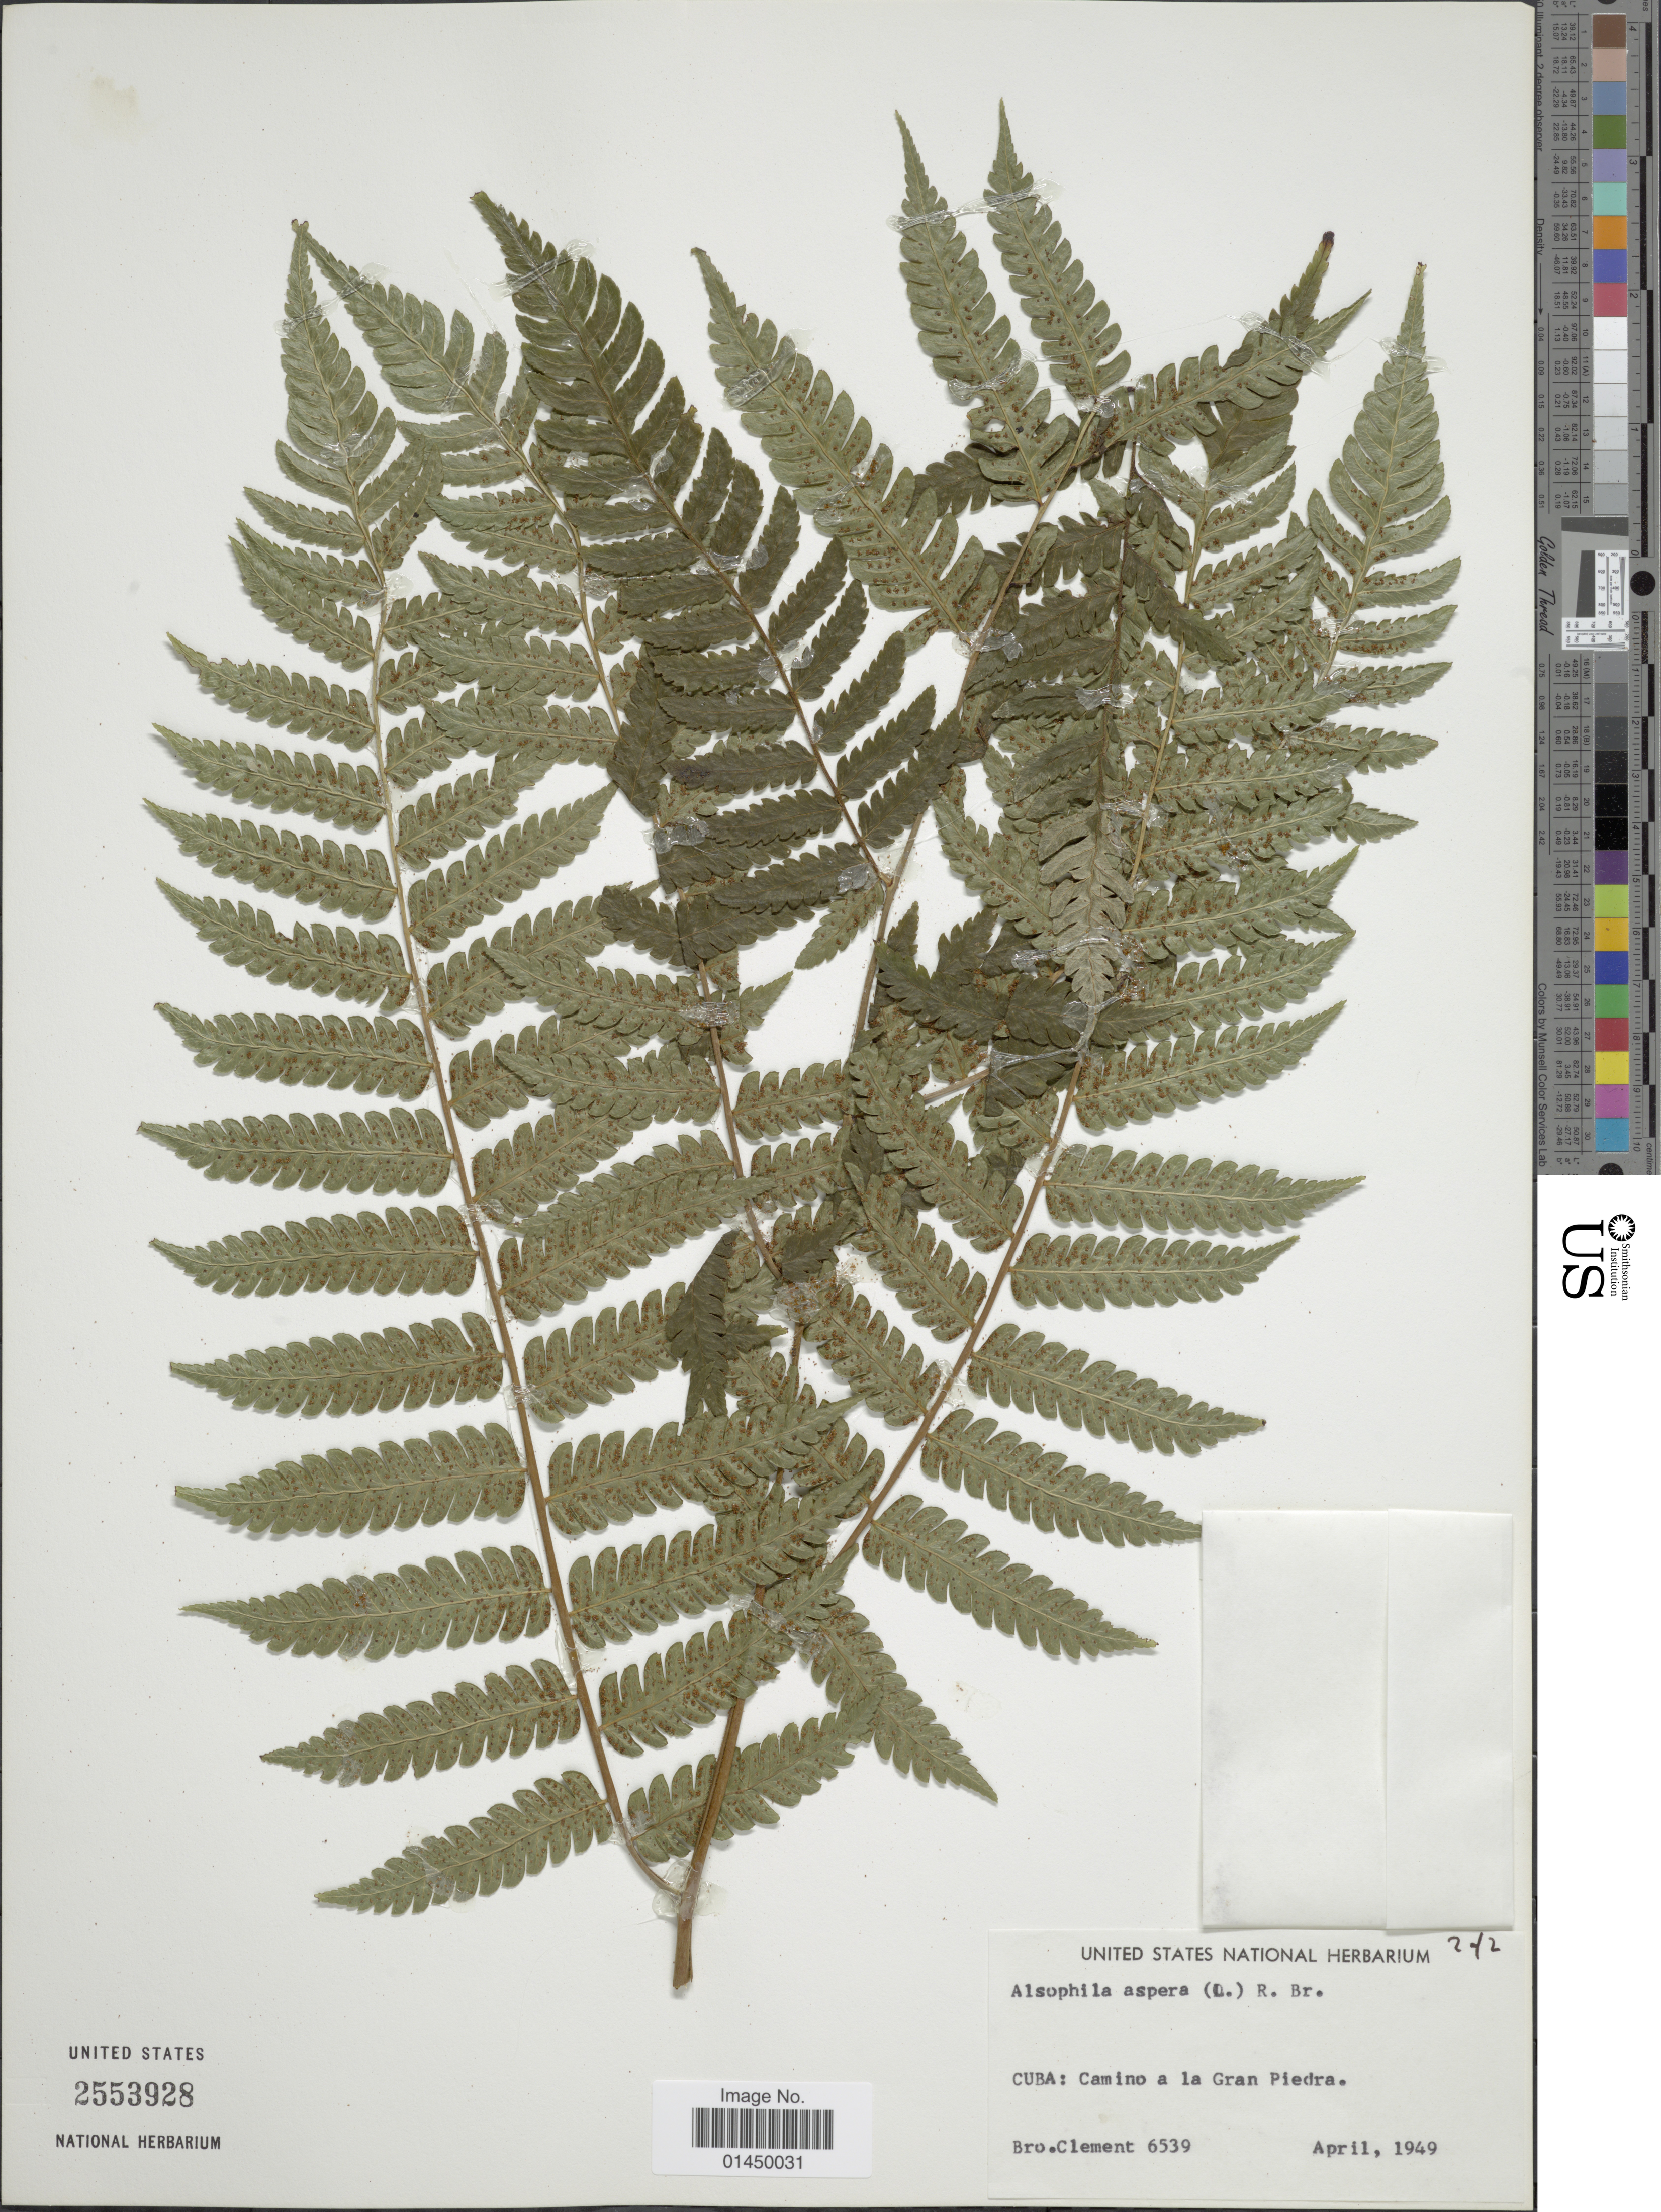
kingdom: Plantae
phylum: Tracheophyta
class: Polypodiopsida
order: Cyatheales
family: Cyatheaceae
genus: Cyathea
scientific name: Cyathea aspera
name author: (L.) Sw.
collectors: B. Clement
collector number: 6539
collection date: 1949-04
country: Cuba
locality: Cuba: Camino a la Gran Piedra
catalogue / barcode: US 2553928